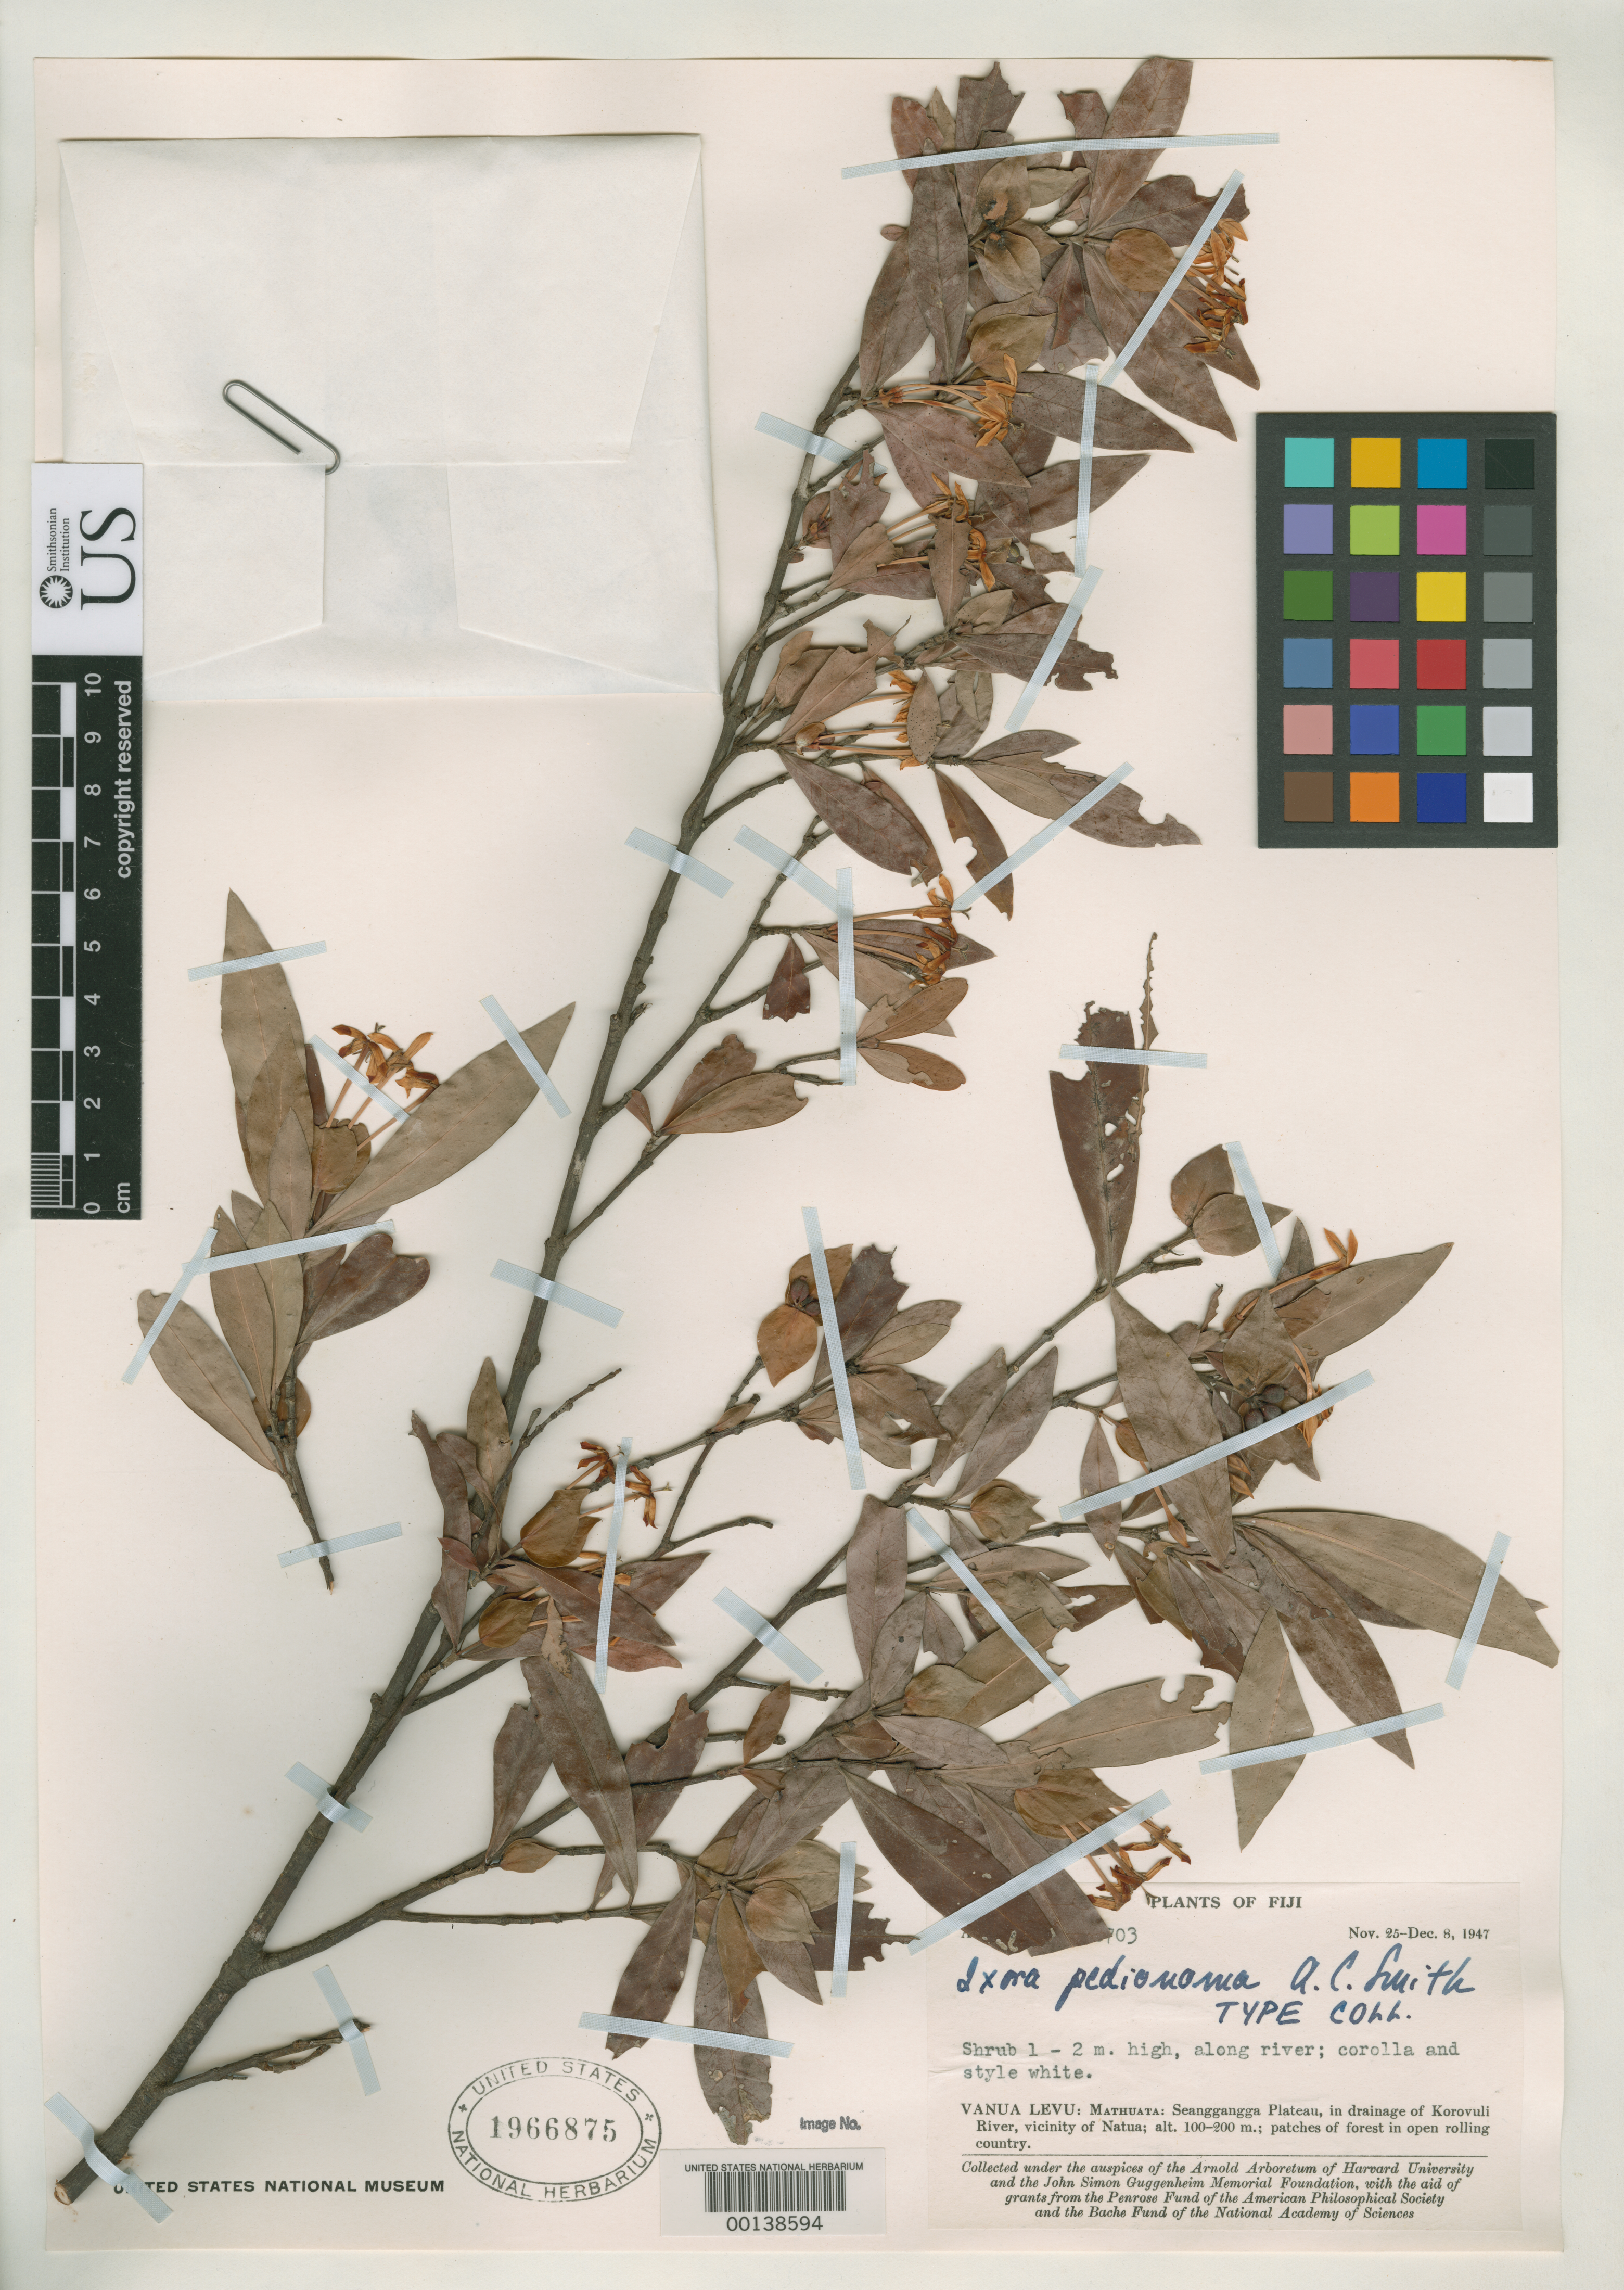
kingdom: Plantae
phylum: Tracheophyta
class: Magnoliopsida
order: Gentianales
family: Rubiaceae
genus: Ixora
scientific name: Ixora pedionoma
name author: A.C. Sm.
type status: Isotype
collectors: A. C. Smith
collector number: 6703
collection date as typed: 28 Nov 1947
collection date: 1947-11-28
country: Fiji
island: Macuata-i-wai [Mathuata-i-wai]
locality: Mathuata, Seanggangga plateau, Korovuli River, vicinity of Natua. [Vanua Levu Group]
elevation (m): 100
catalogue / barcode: US 1966875